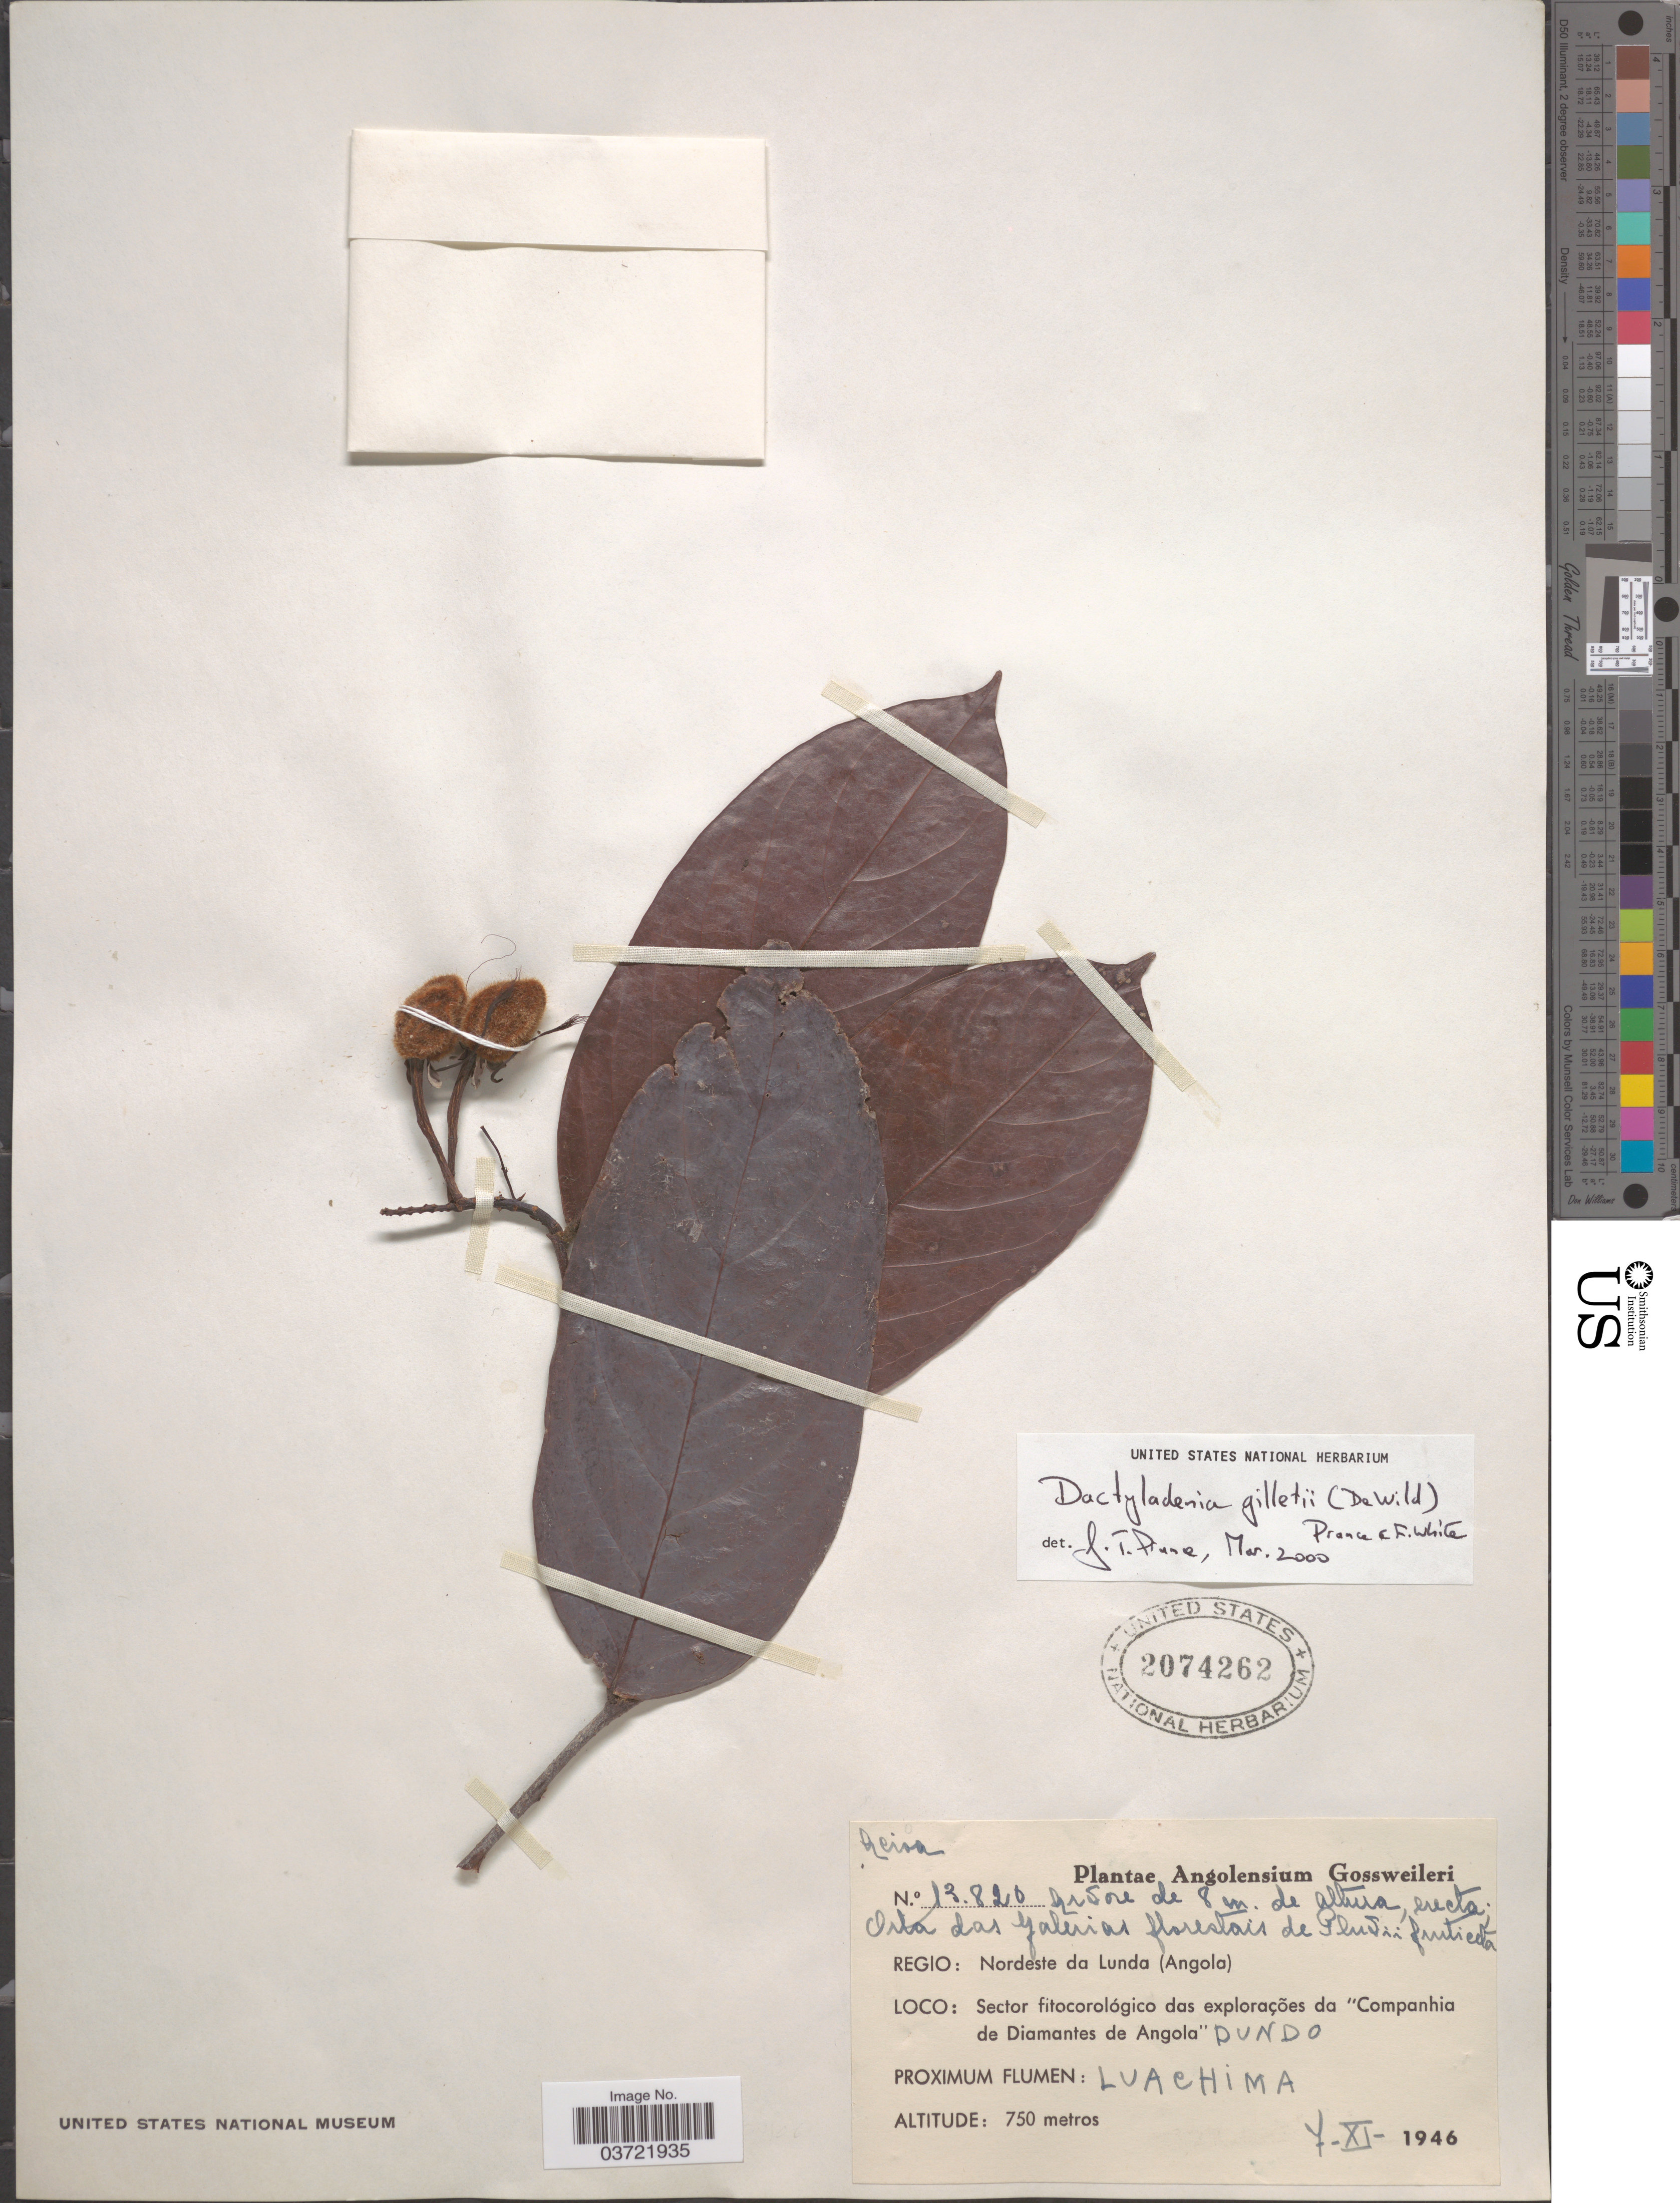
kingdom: Plantae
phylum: Tracheophyta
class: Magnoliopsida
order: Malpighiales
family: Chrysobalanaceae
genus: Dactyladenia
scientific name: Dactyladenia gilletii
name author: (De Wild.) Prance & F. White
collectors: -. Gossweiler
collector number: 13820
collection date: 1946-11-07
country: Angola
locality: Regio: Nordeste da Lunda. Sector fitocorológico das explorações da "Companhia de Diamantes de Angola" Dundo. Luachima.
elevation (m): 750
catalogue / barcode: US 2074262